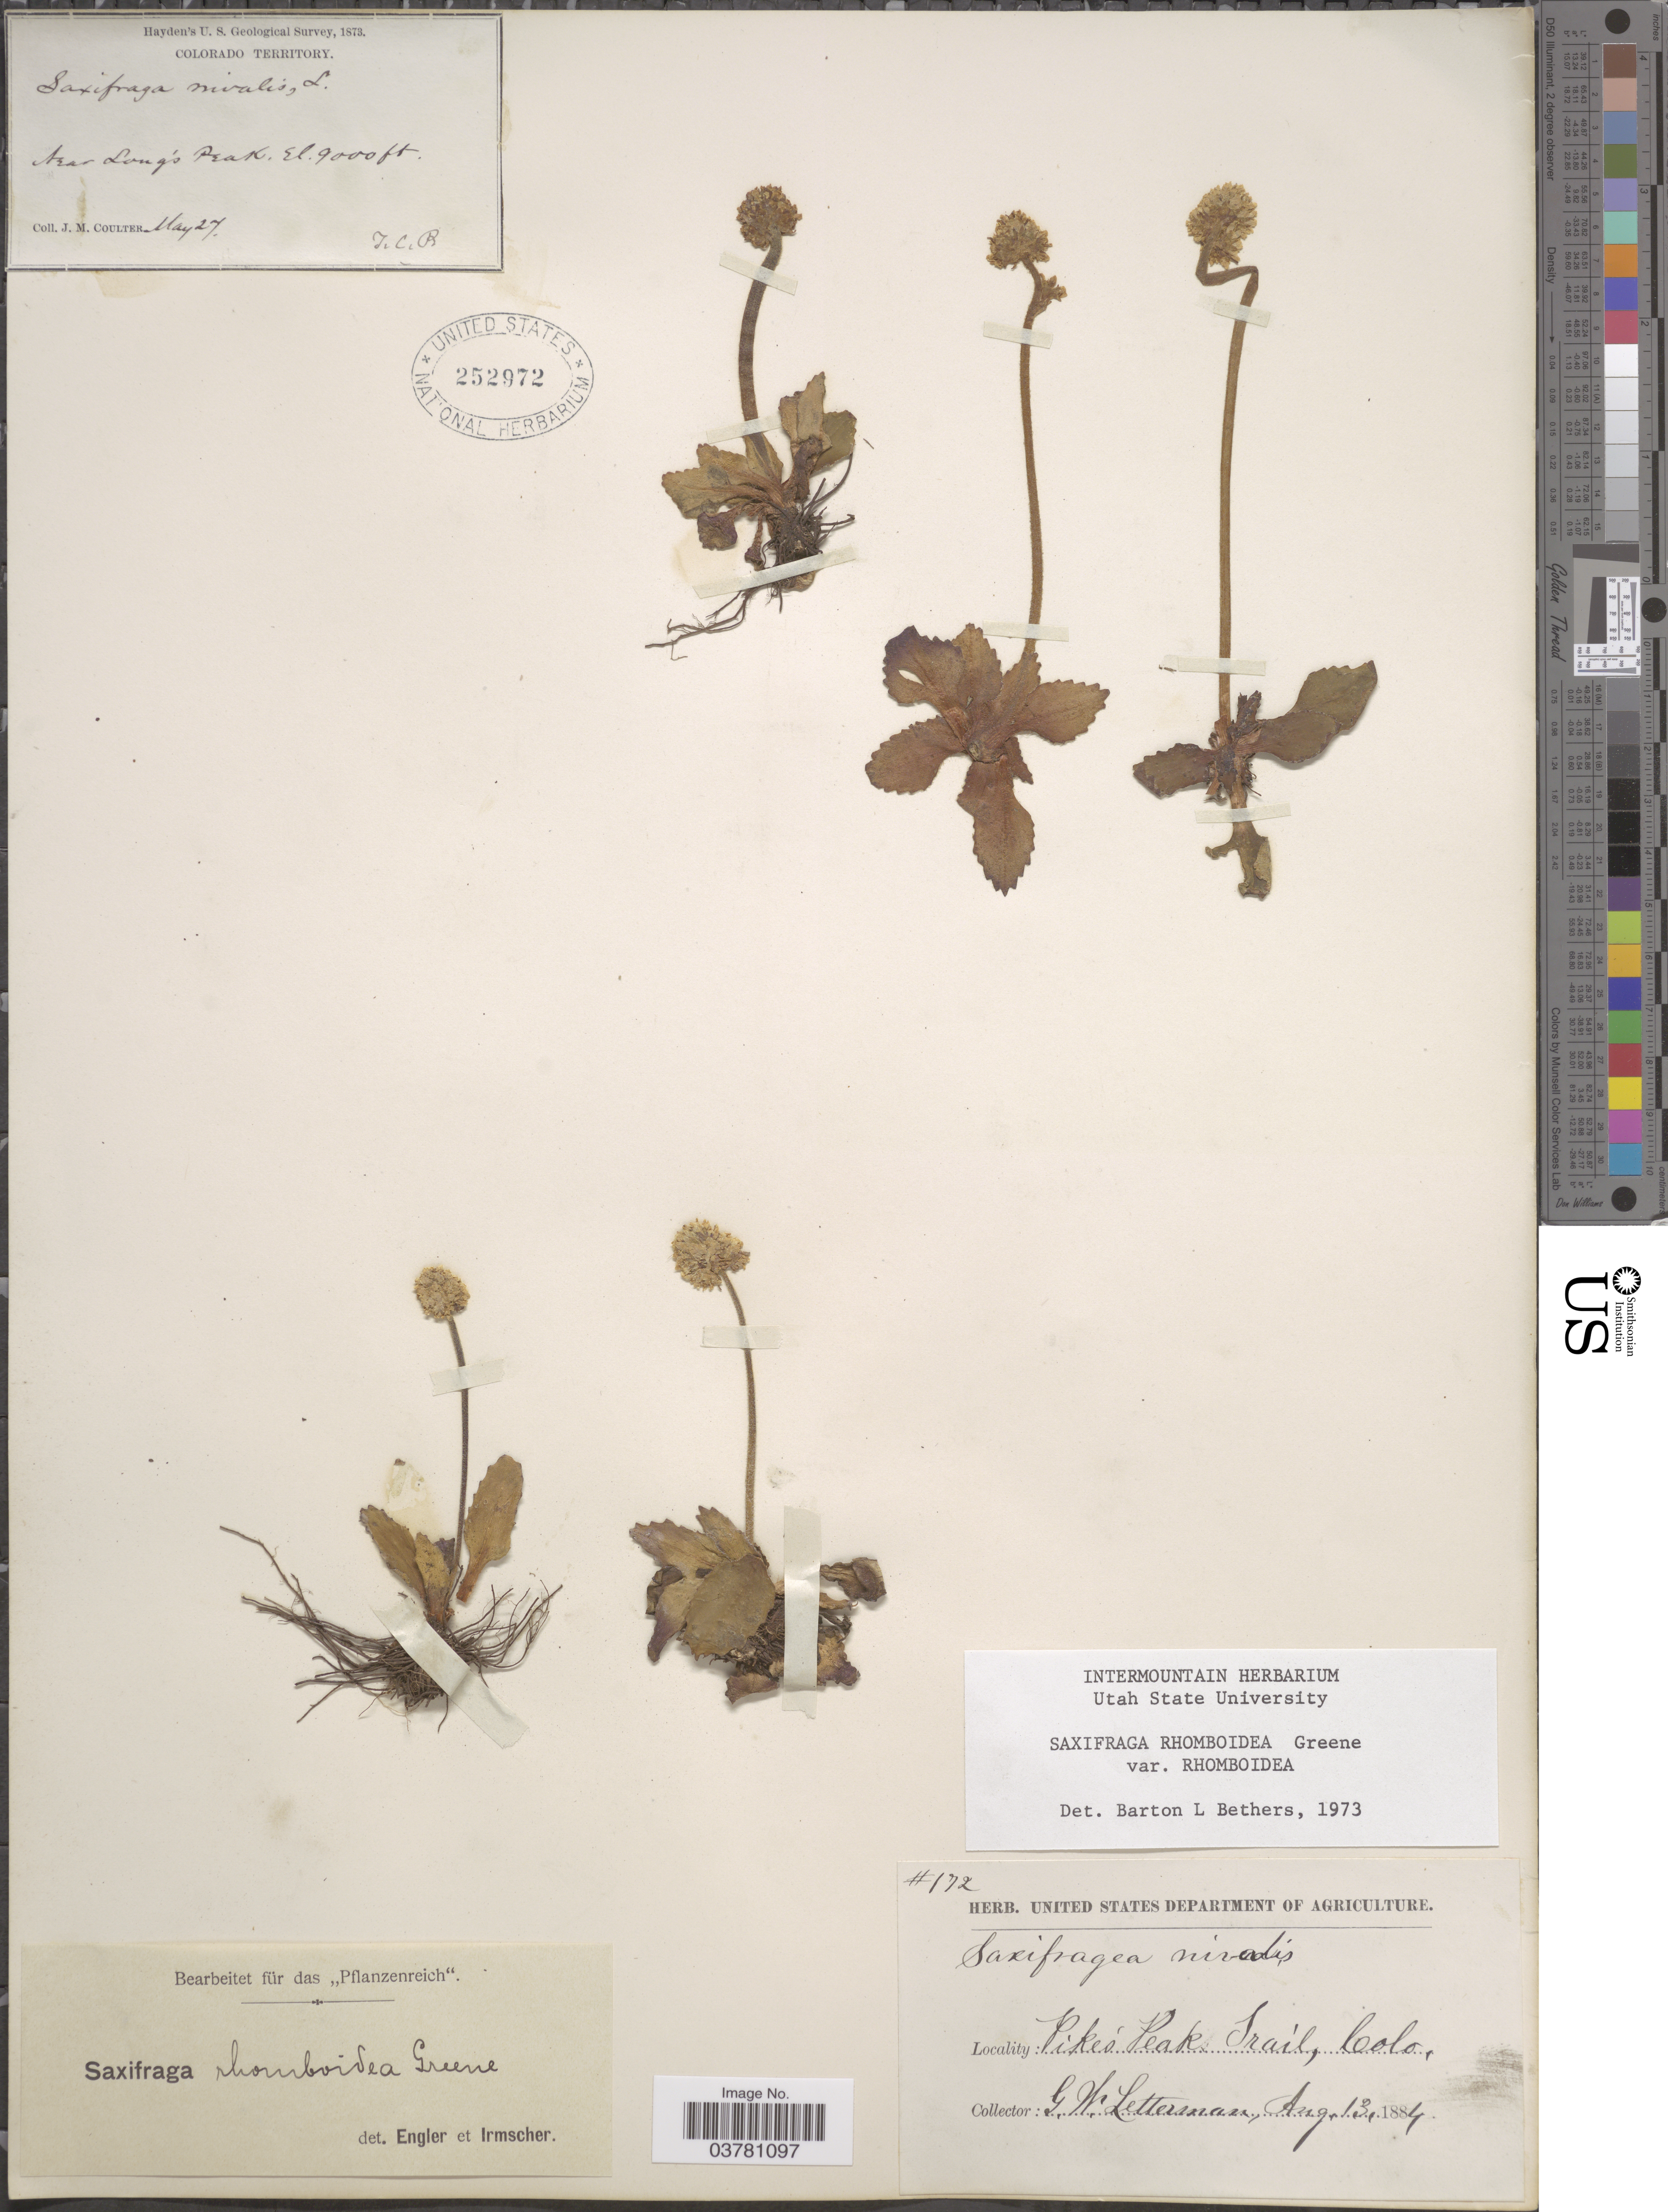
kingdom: Plantae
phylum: Tracheophyta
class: Magnoliopsida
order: Saxifragales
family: Saxifragaceae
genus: Micranthes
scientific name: Micranthes rhomboidea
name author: (Greene) Small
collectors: J. M. Coulter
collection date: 1873-05-27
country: United States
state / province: Colorado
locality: Hayden's U. S. Geological Survey, 1873. Near Long's Peak.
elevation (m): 2743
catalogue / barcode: US 252972